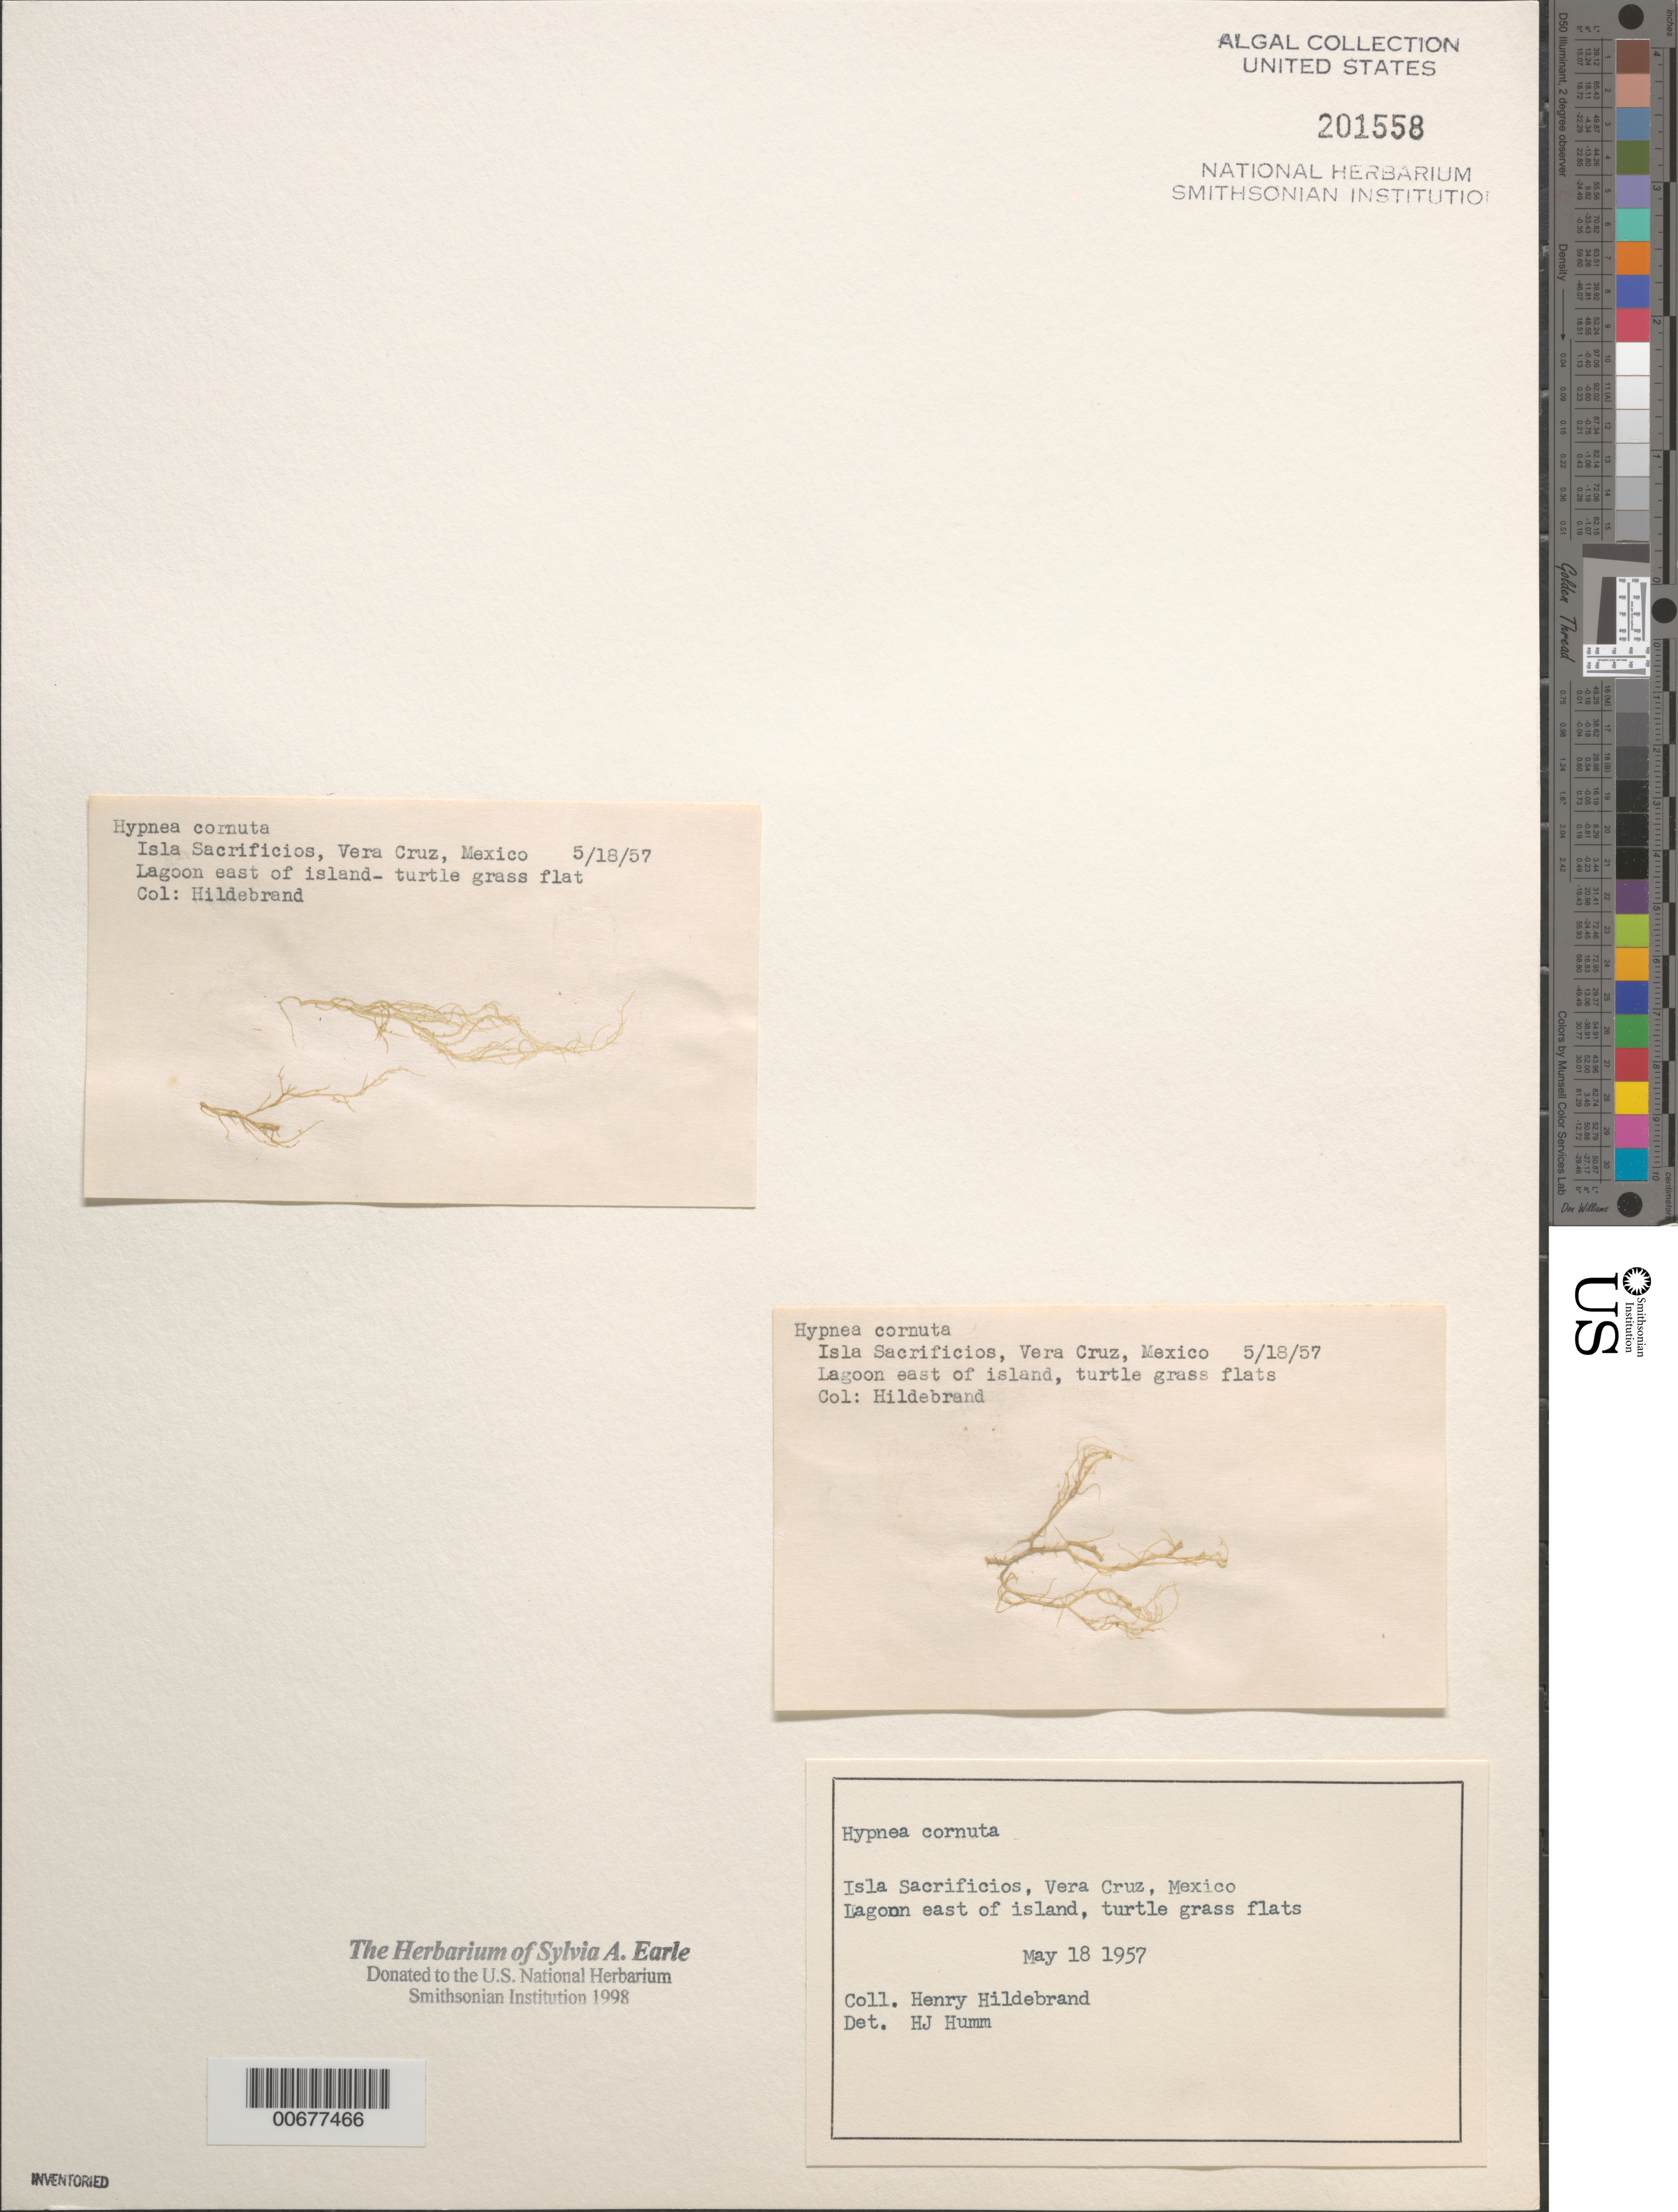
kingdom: Plantae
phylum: Rhodophyta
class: Florideophyceae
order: Gigartinales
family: Cystocloniaceae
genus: Hypnea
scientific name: Hypnea cornuta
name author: (Kütz.) J. Agardh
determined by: Humm, Harold J.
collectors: H. Hildebrand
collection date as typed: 18 May 1957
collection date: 1957-05-18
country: Mexico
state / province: Veracruz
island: Isla Sacrificios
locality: East side of island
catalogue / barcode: US 201558